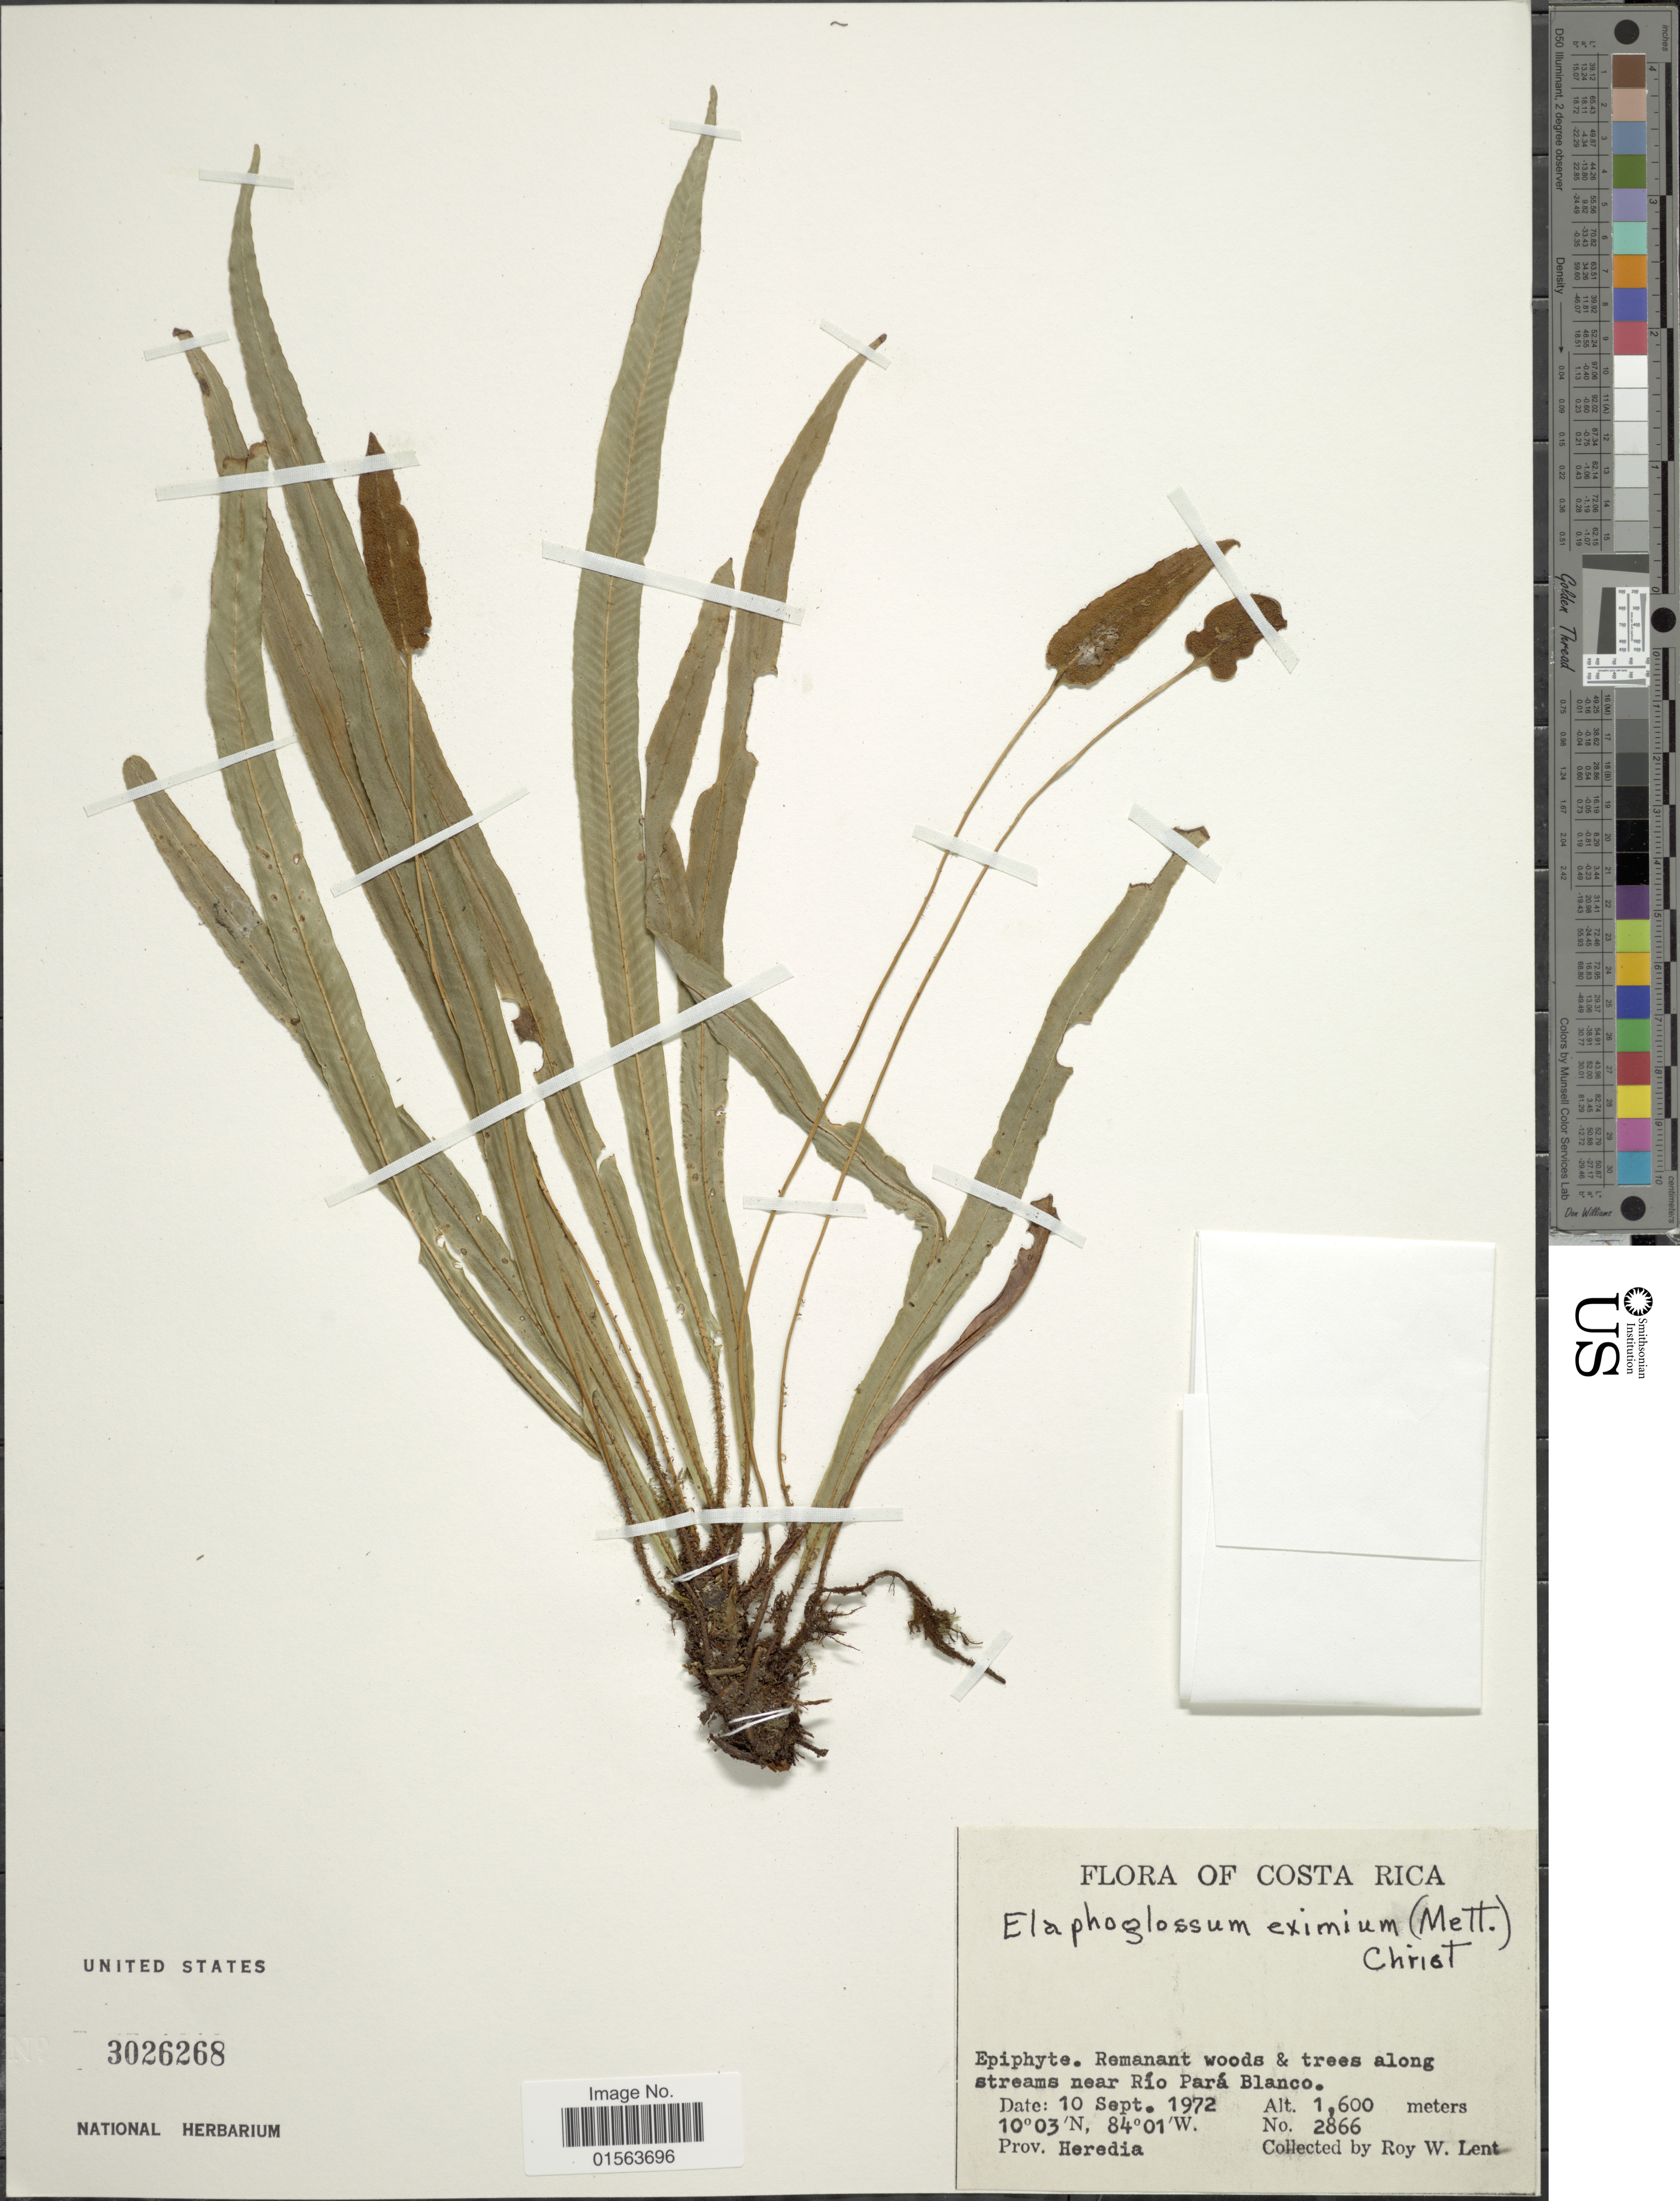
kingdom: Plantae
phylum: Tracheophyta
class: Polypodiopsida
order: Polypodiales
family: Dryopteridaceae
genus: Elaphoglossum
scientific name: Elaphoglossum eximium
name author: (Mett.) Christ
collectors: R. W. Lent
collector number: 2866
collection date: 1972-09-10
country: Costa Rica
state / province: Heredia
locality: Along streams near Rio Para Blanco, Prov. Heredia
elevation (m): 1600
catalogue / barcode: US 3026268